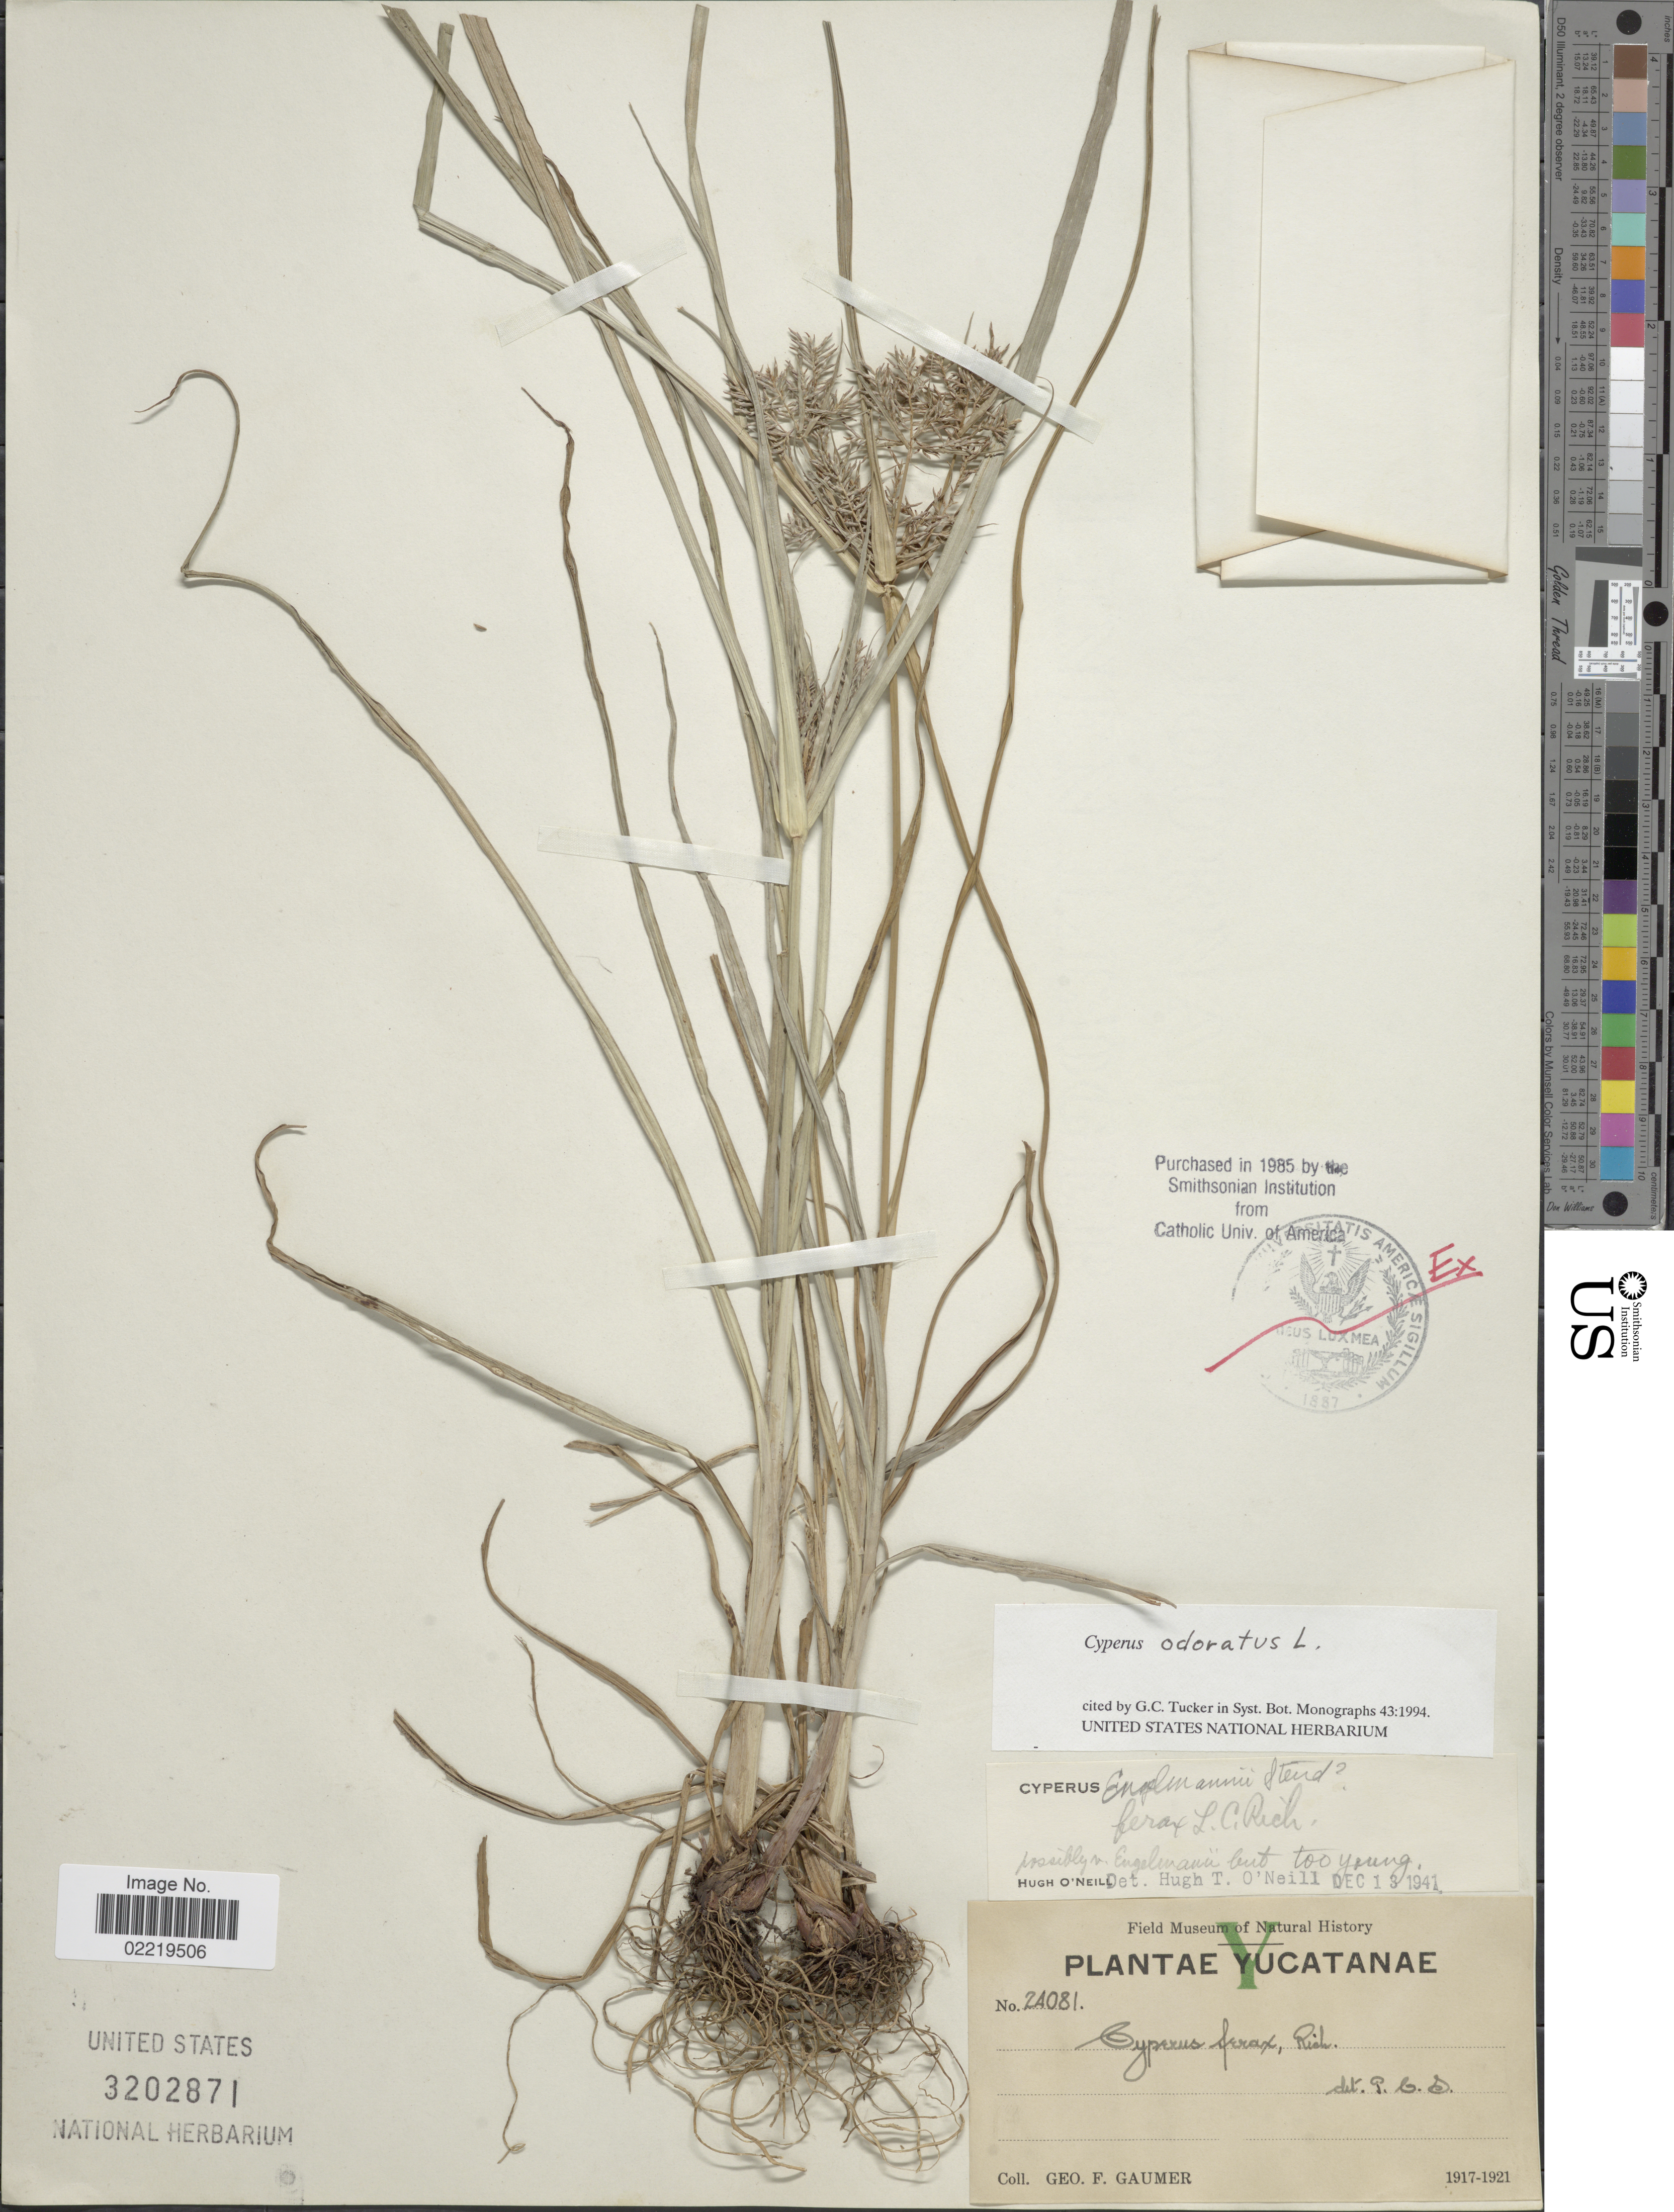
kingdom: Plantae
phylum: Tracheophyta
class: Liliopsida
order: Poales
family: Cyperaceae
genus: Cyperus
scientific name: Cyperus odoratus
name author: L.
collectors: G. F. Gaumer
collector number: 24081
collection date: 1917/1921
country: Mexico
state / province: Yucatán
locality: Yucatanae.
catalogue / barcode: US 3202871